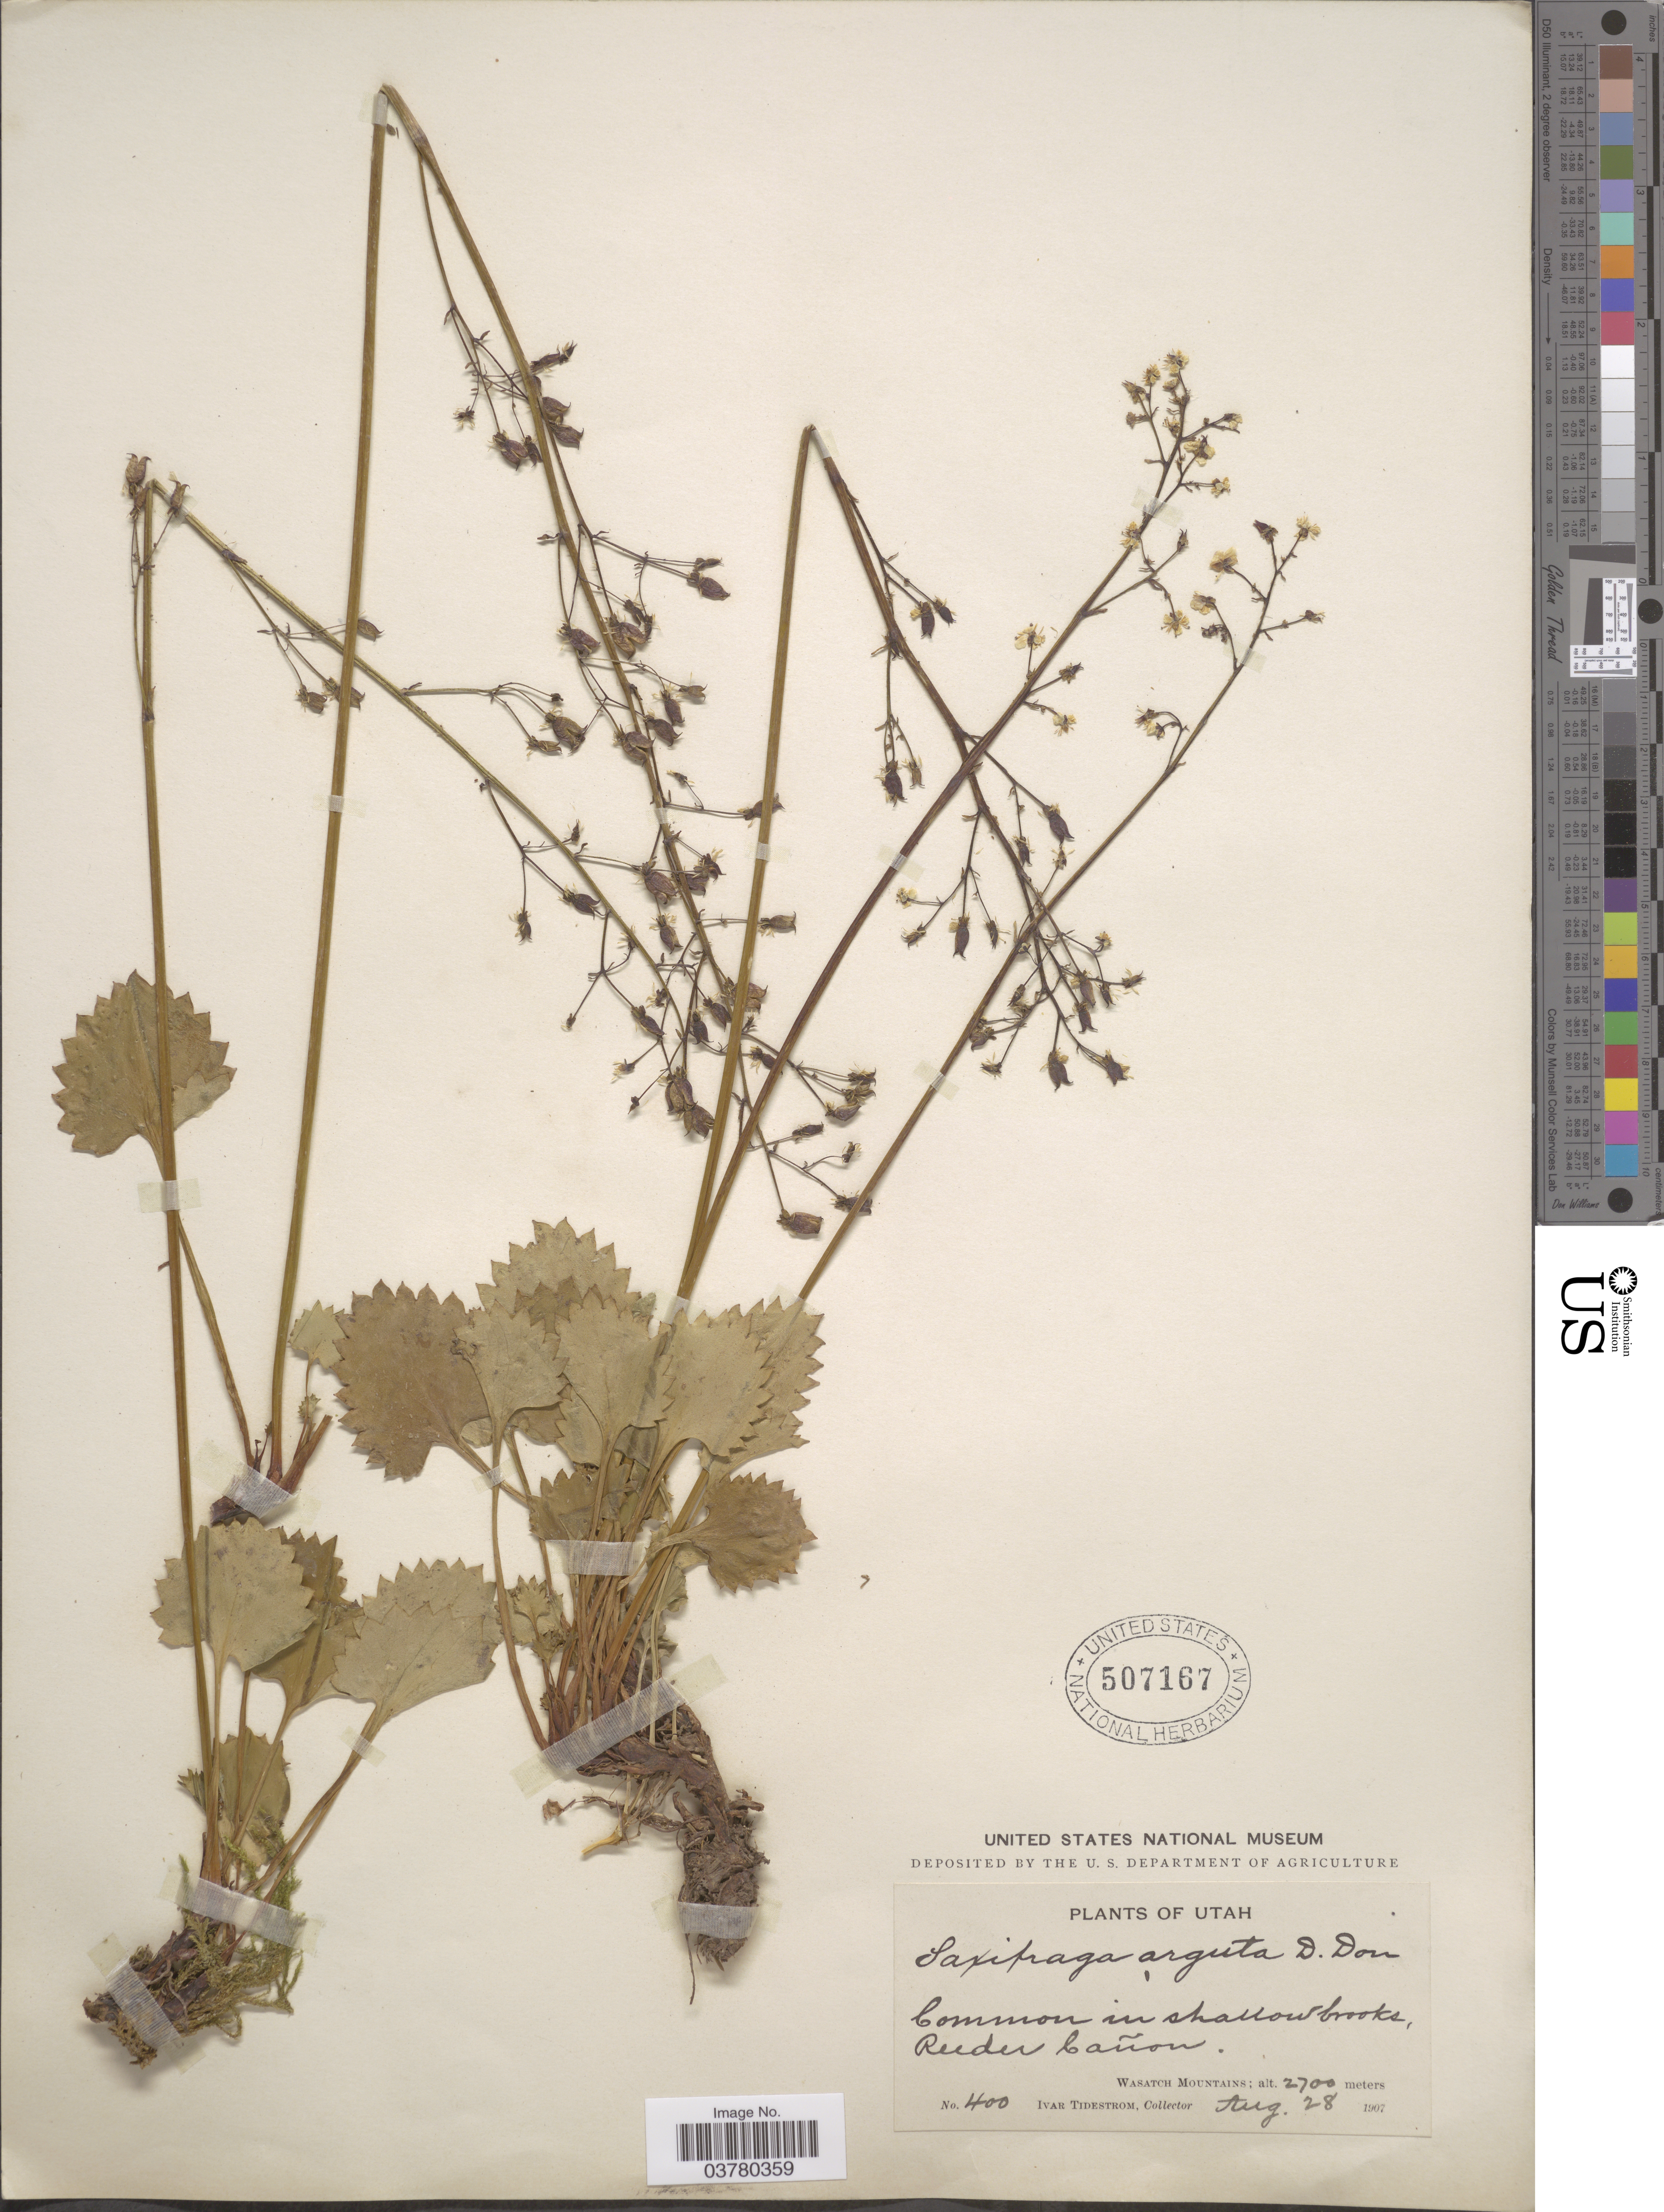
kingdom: Plantae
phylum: Tracheophyta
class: Magnoliopsida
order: Saxifragales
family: Saxifragaceae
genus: Micranthes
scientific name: Micranthes odontoloma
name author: (Piper) A. Heller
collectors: I. F. Tidestrom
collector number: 400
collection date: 1907-08-28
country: United States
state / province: Utah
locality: Common in shallow brooks, Reeder Cañon. Wasatch Mountains.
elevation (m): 2700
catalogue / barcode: US 507167